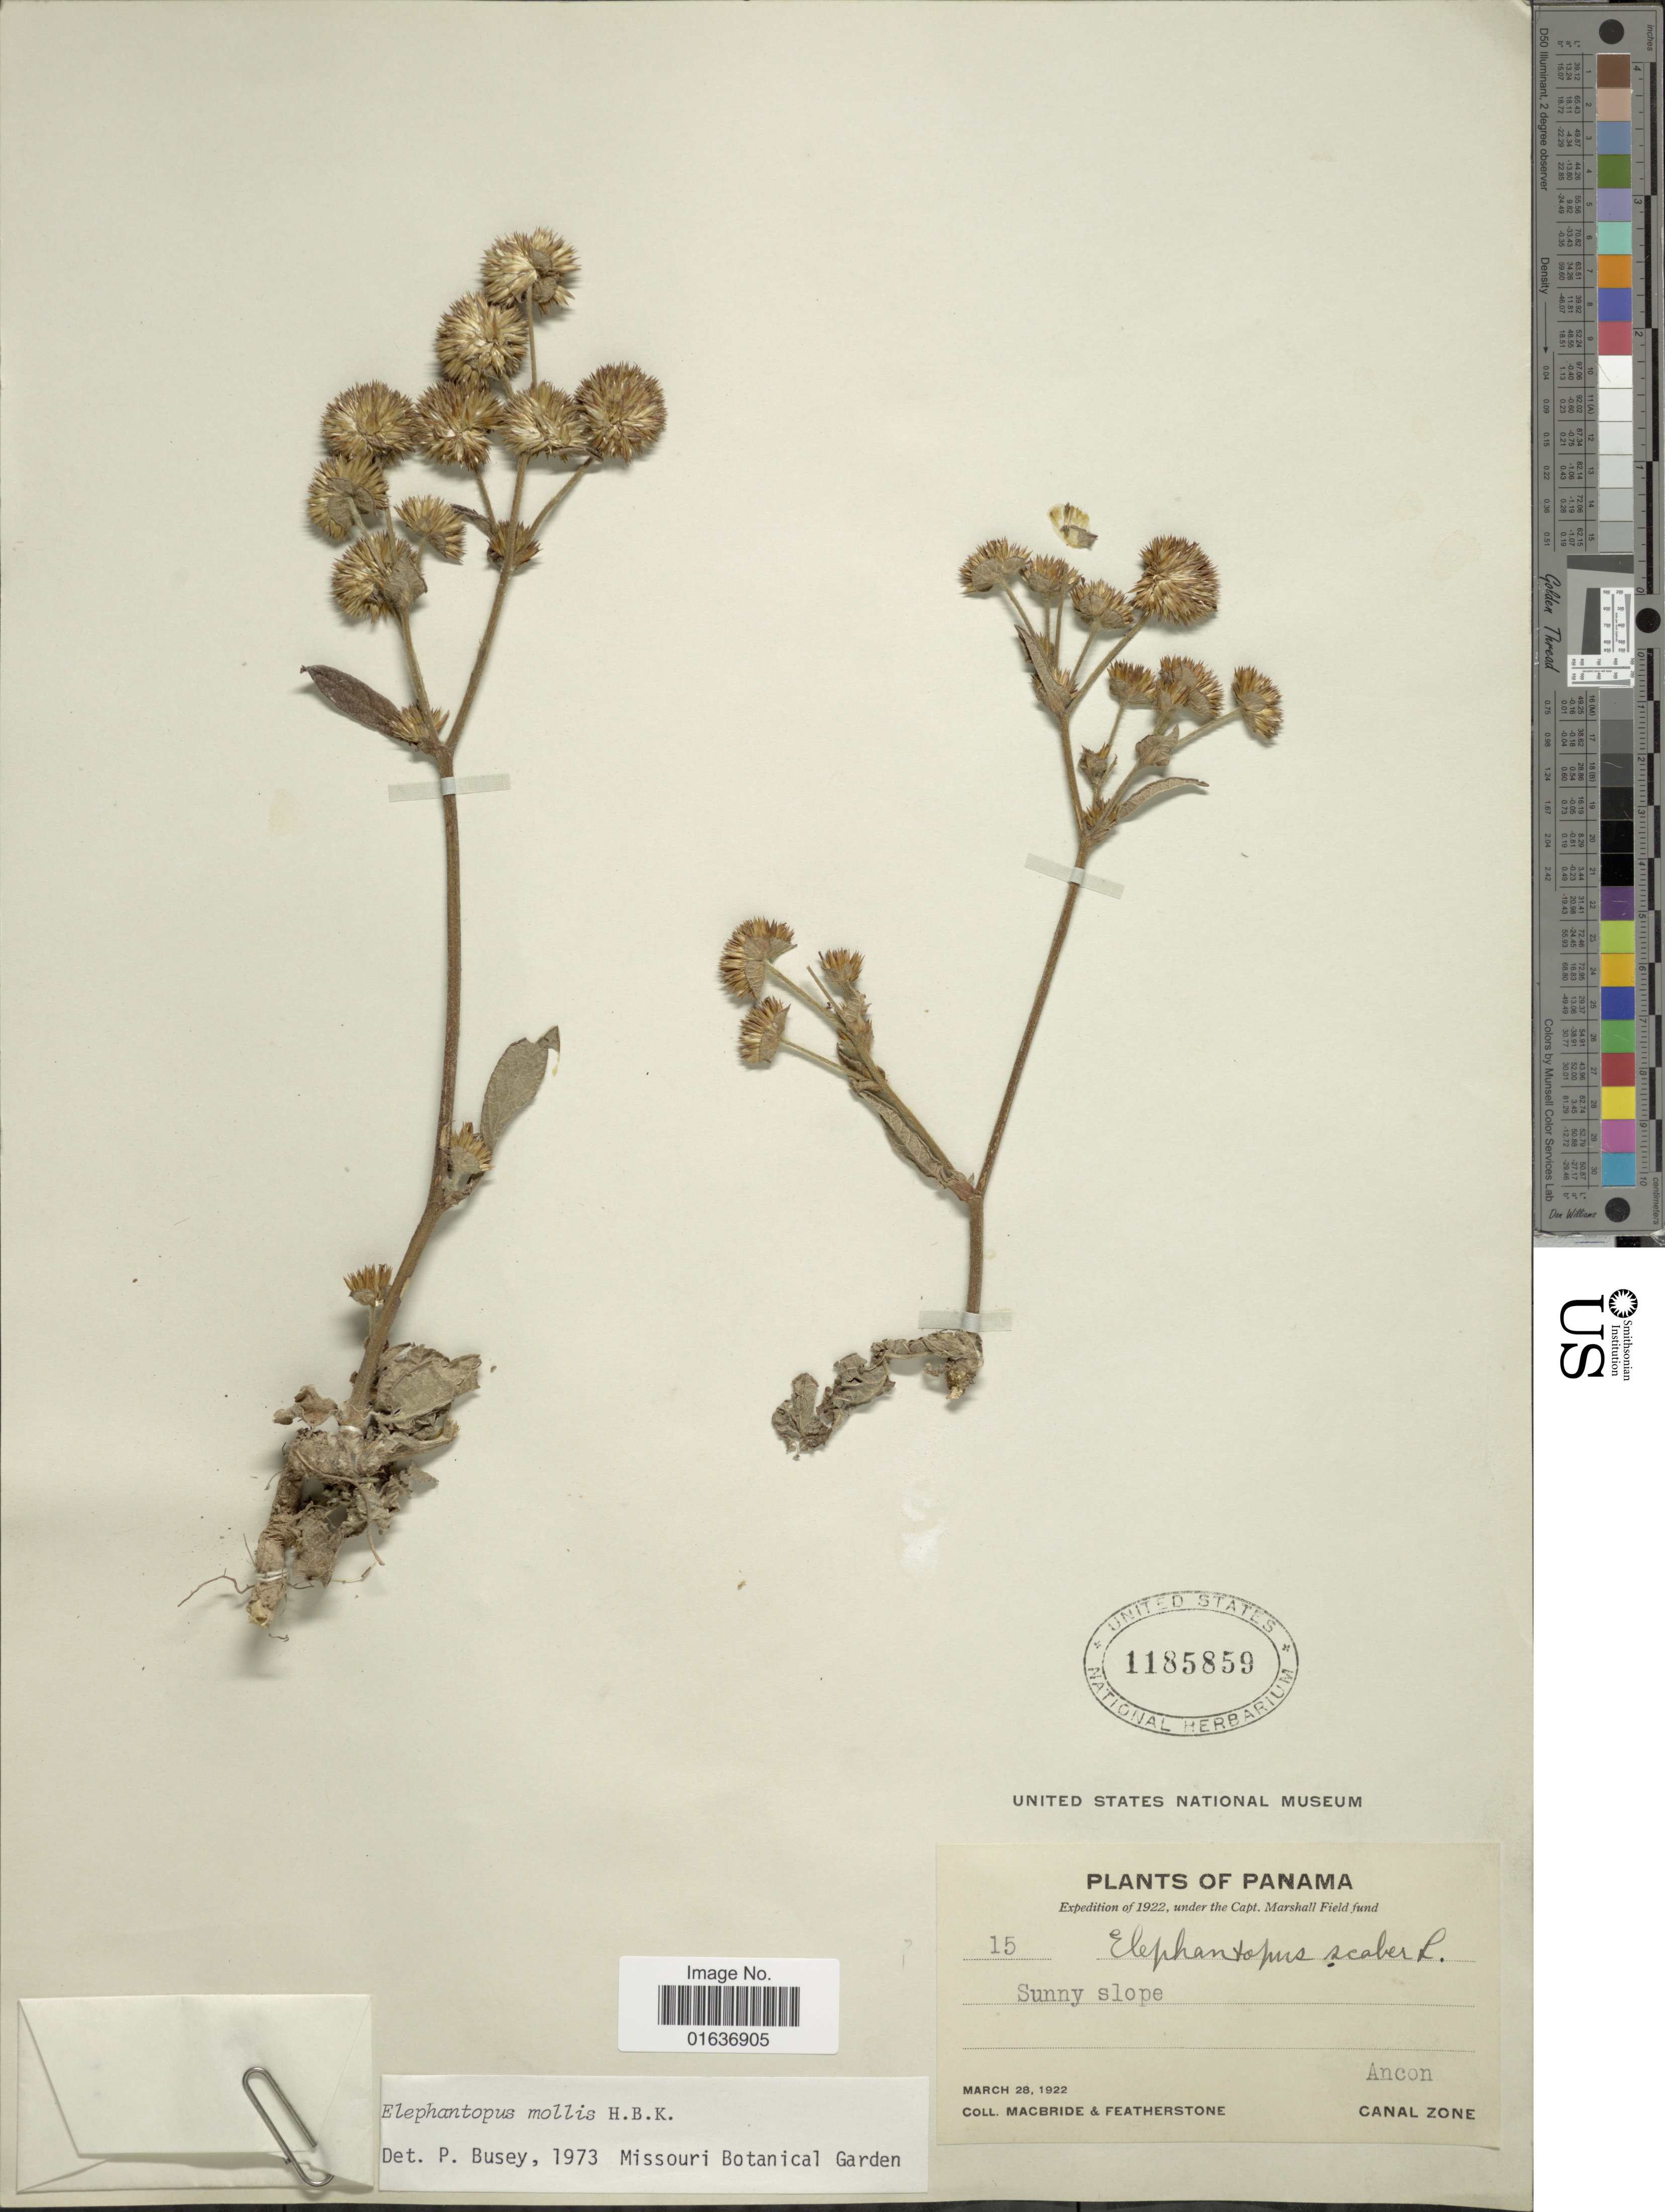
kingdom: Plantae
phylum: Tracheophyta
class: Magnoliopsida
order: Asterales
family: Asteraceae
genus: Elephantopus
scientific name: Elephantopus mollis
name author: Kunth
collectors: Macbride, -- & -. Featherstone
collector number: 15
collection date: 1922-03-28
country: Panama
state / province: Colón / Panamá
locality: Sunny slope, Ancon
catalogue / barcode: US 1185859